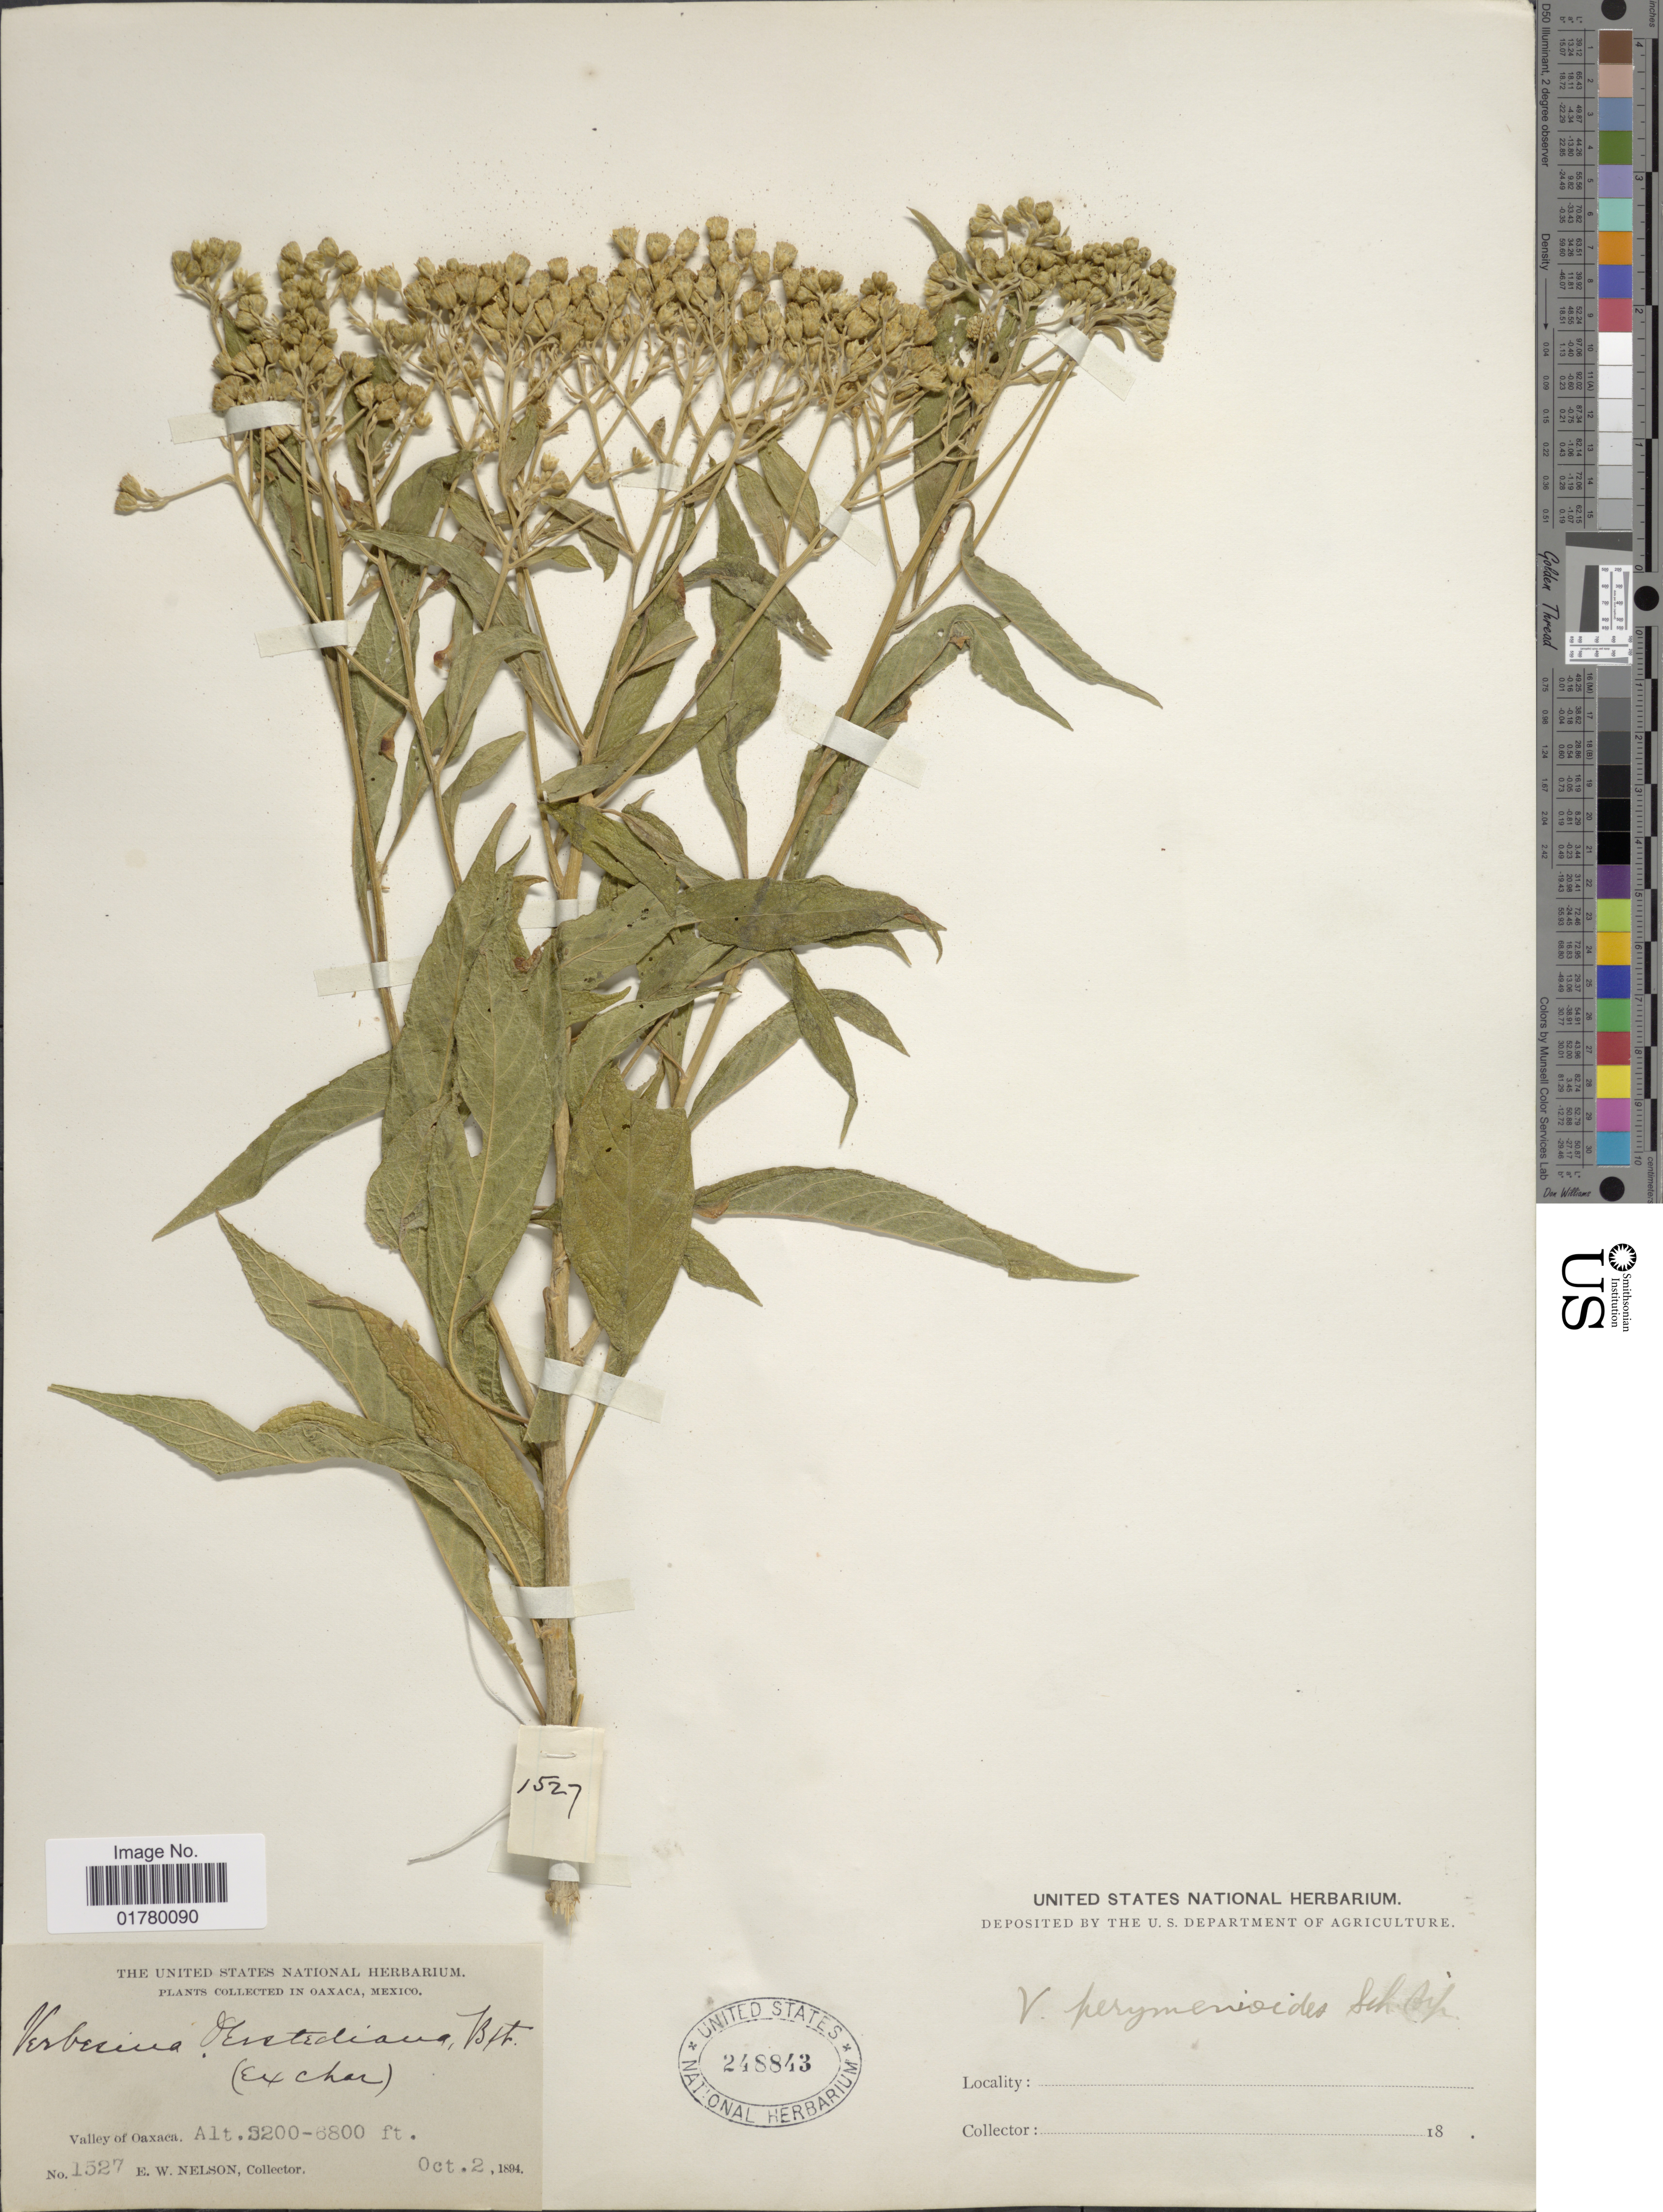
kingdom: Plantae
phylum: Tracheophyta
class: Magnoliopsida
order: Asterales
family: Asteraceae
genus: Verbesina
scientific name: Verbesina perymenioides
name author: Sch. Bip. ex Klatt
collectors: E. W. Nelson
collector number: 1527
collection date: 1894-10-02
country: Mexico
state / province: Oaxaca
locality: Valley of Oaxaca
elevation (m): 2499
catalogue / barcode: US 248843